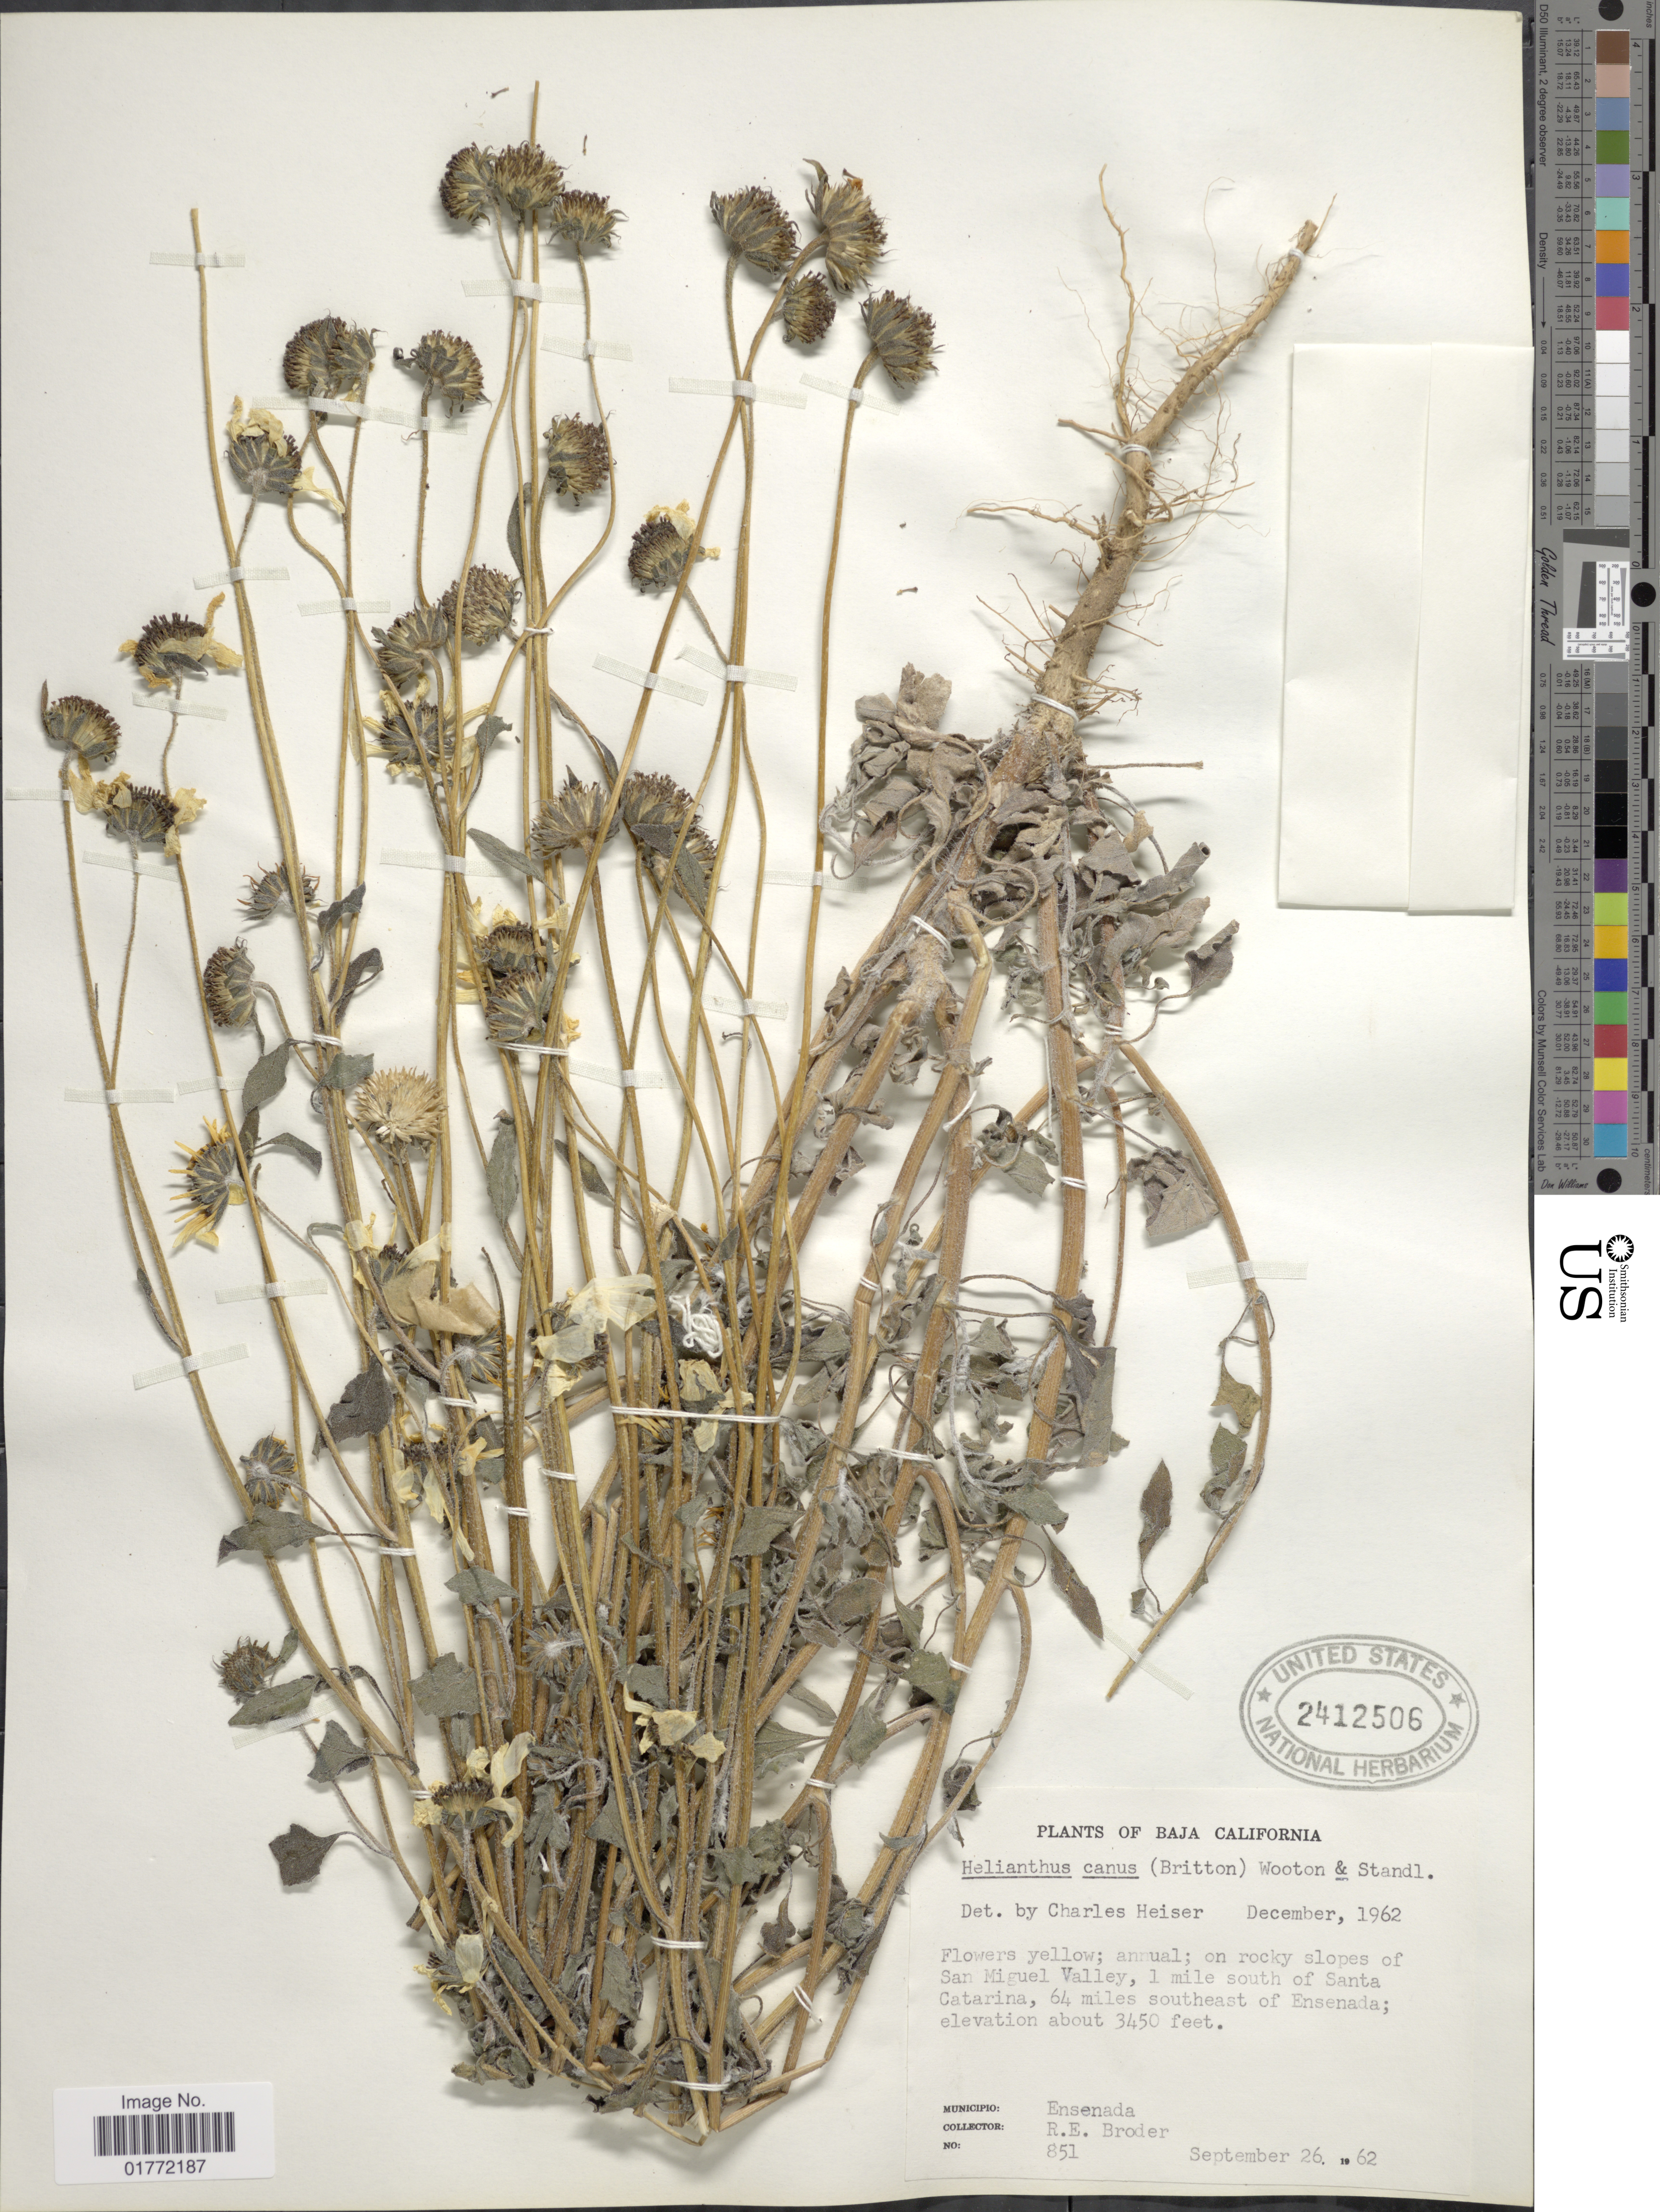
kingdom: Plantae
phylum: Tracheophyta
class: Magnoliopsida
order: Asterales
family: Asteraceae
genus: Helianthus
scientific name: Helianthus petiolaris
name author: Nutt.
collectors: R. Broder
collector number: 851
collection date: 1962-09-26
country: Mexico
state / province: Baja California Norte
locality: On rocky slopes of San Miguel Valley, 1 mile south of Santa Catarina, 64 miles southeast of Ensenada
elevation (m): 1052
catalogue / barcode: US 2412506